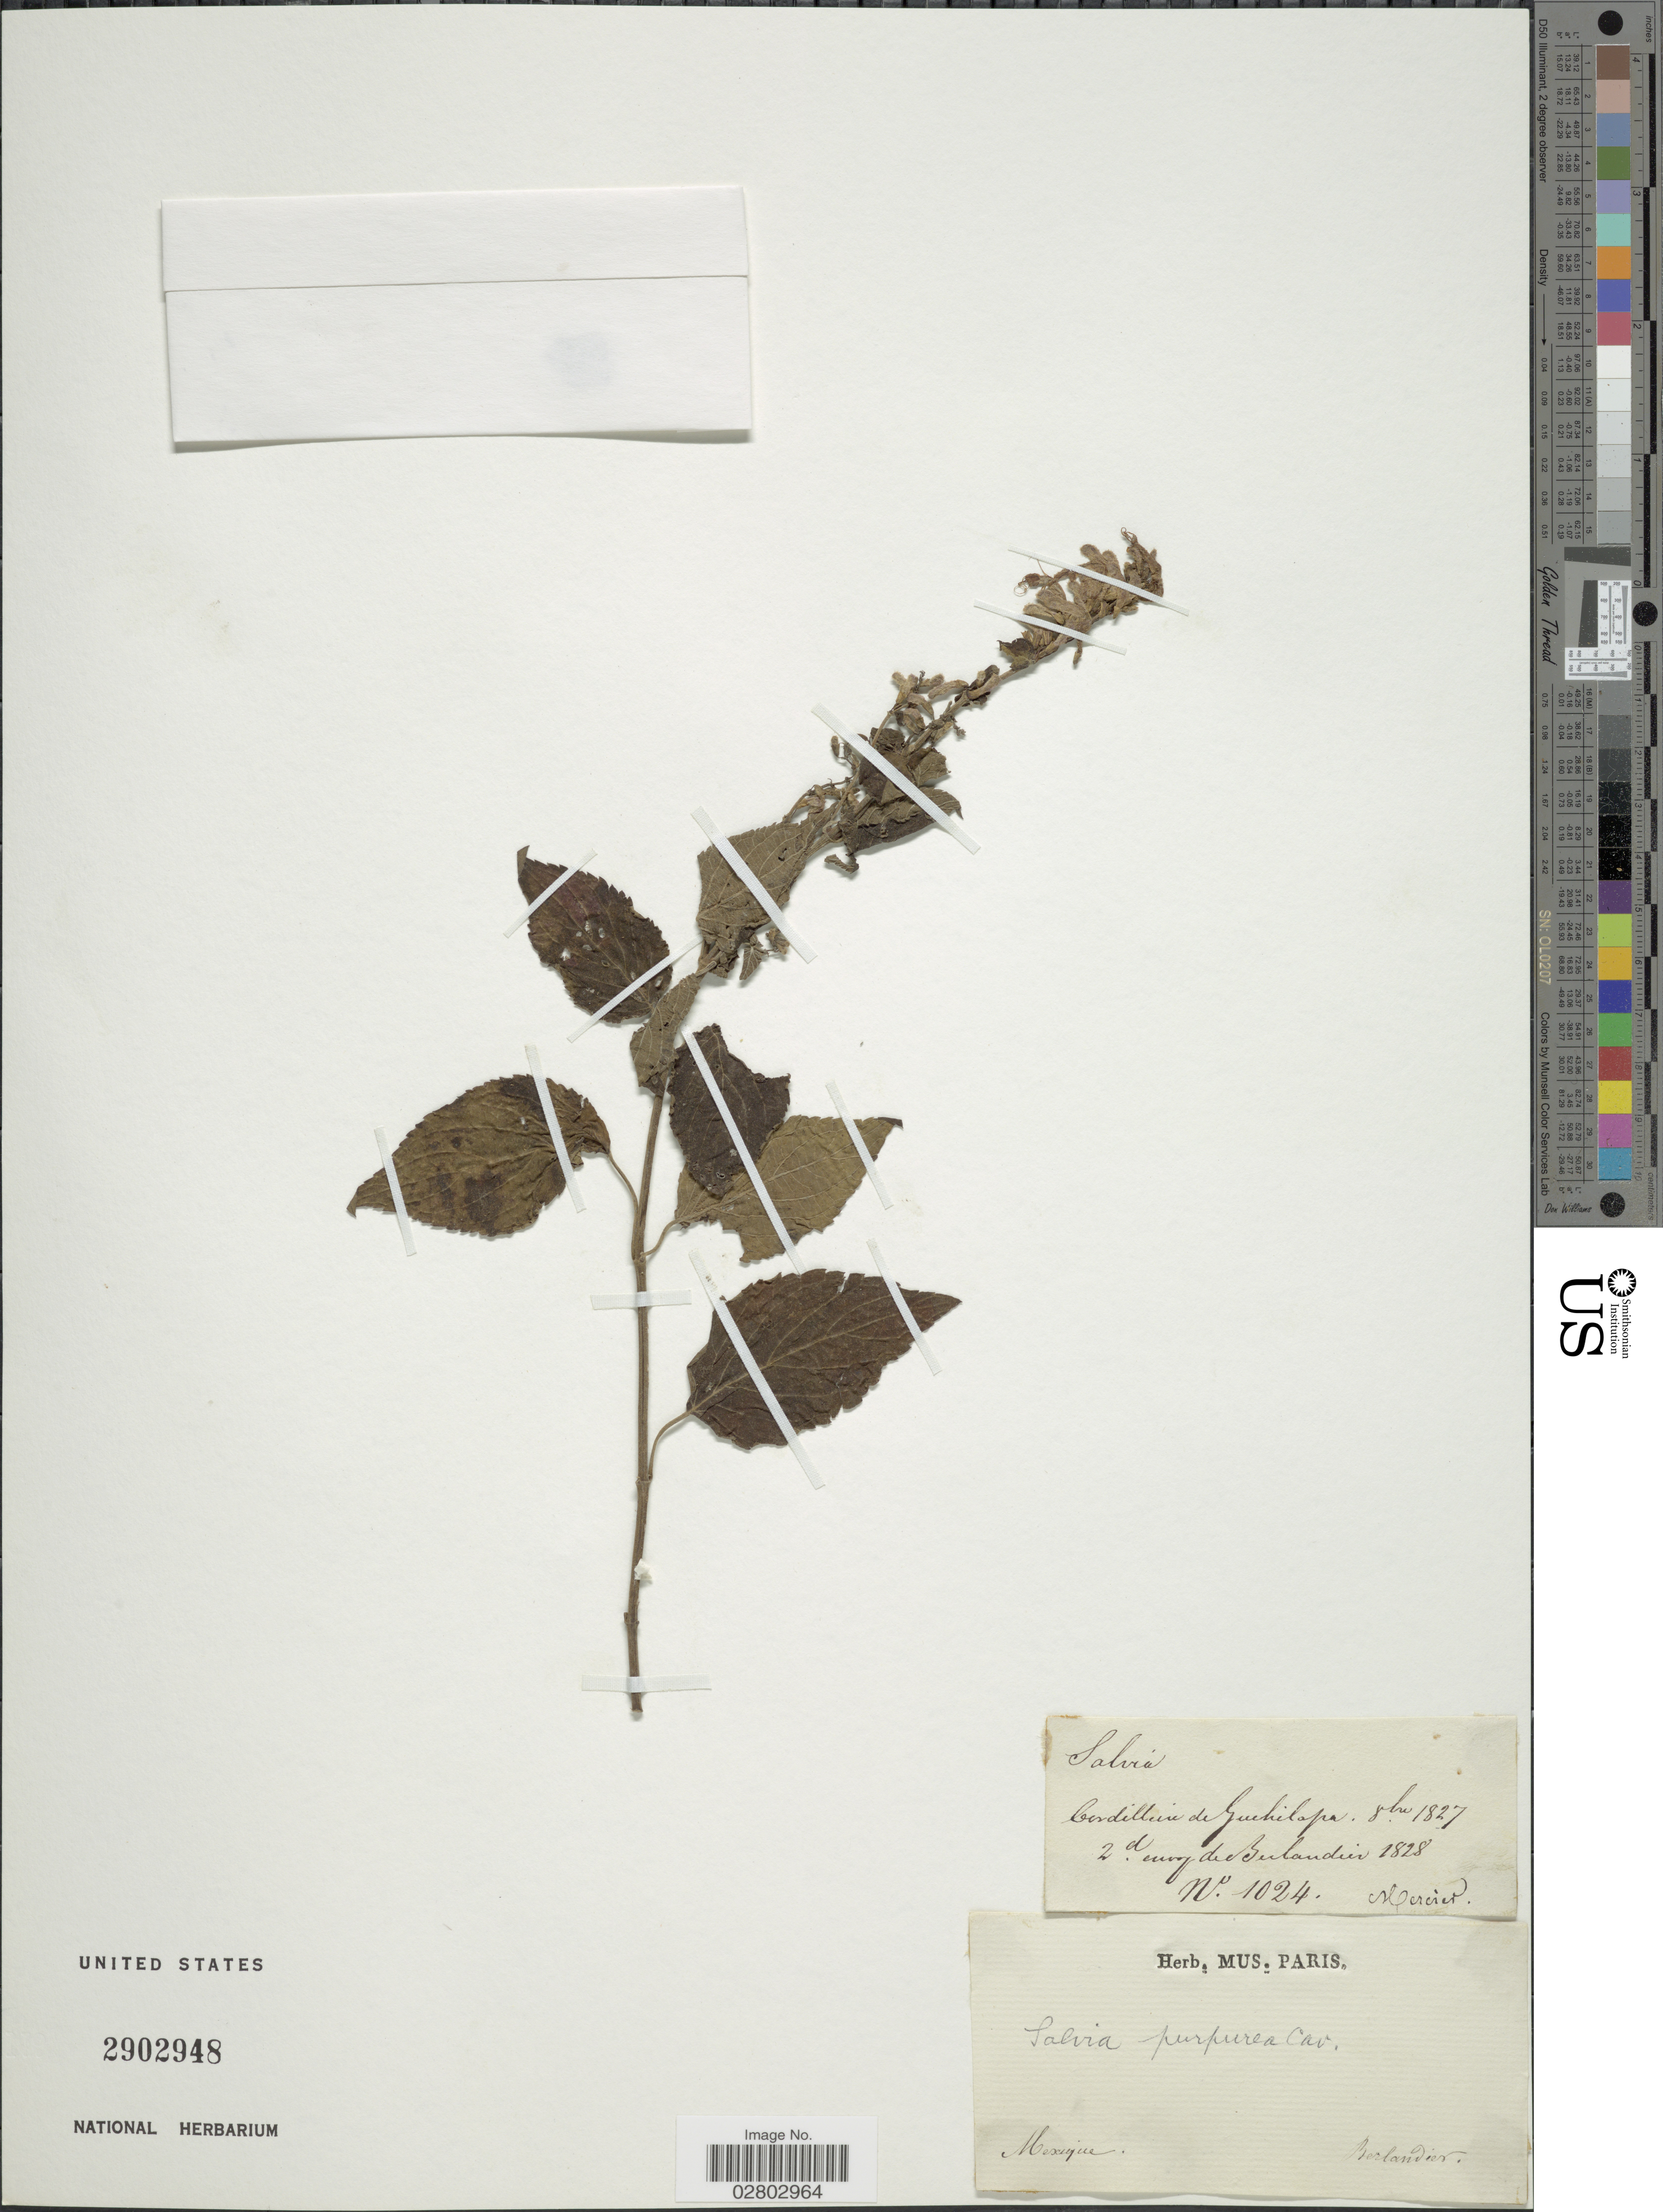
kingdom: Plantae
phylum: Tracheophyta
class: Magnoliopsida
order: Lamiales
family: Lamiaceae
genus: Salvia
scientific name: Salvia purpurea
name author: Cav.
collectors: J. L. Berlandier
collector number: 1024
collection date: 1927-10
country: Mexico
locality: Cordillera de Guchilapa.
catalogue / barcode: US 2902948